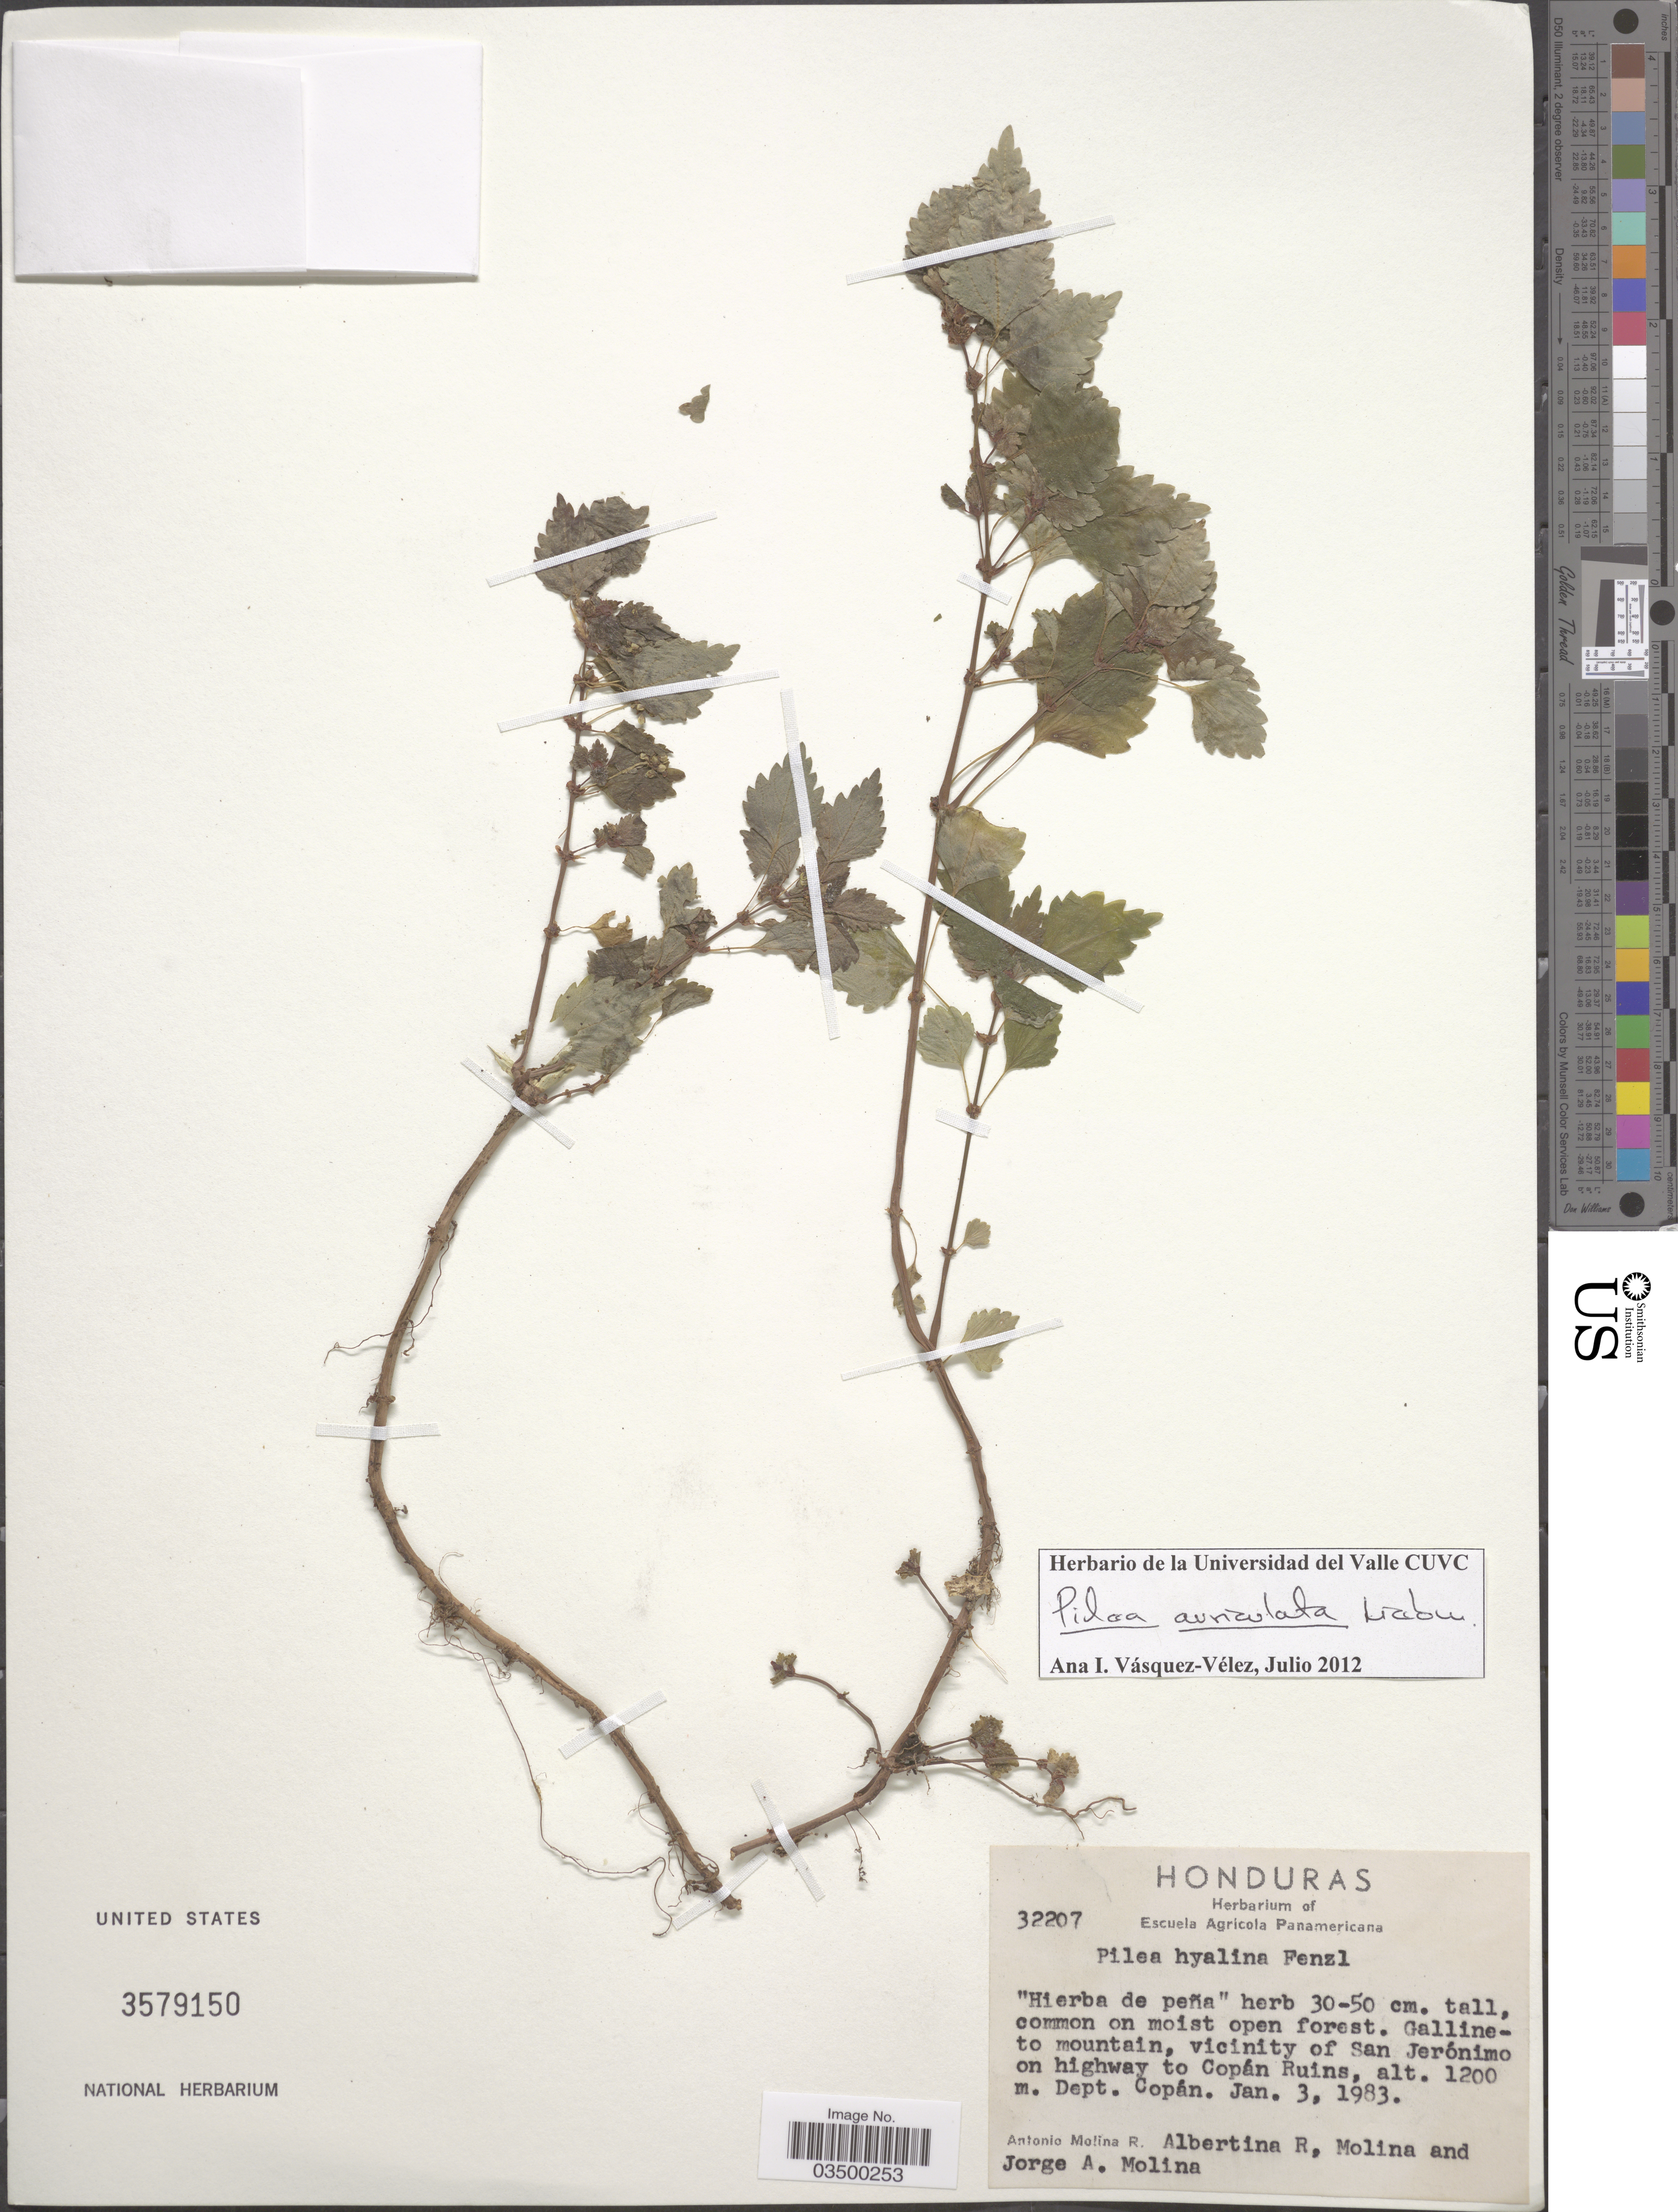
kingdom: Plantae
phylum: Tracheophyta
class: Magnoliopsida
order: Rosales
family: Urticaceae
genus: Pilea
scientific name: Pilea auriculata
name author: Liebm.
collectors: A. Molina R., A. R. Molina & J. A. Molina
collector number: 32207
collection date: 1983-01-03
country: Honduras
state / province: Copan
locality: Galline-to mountain, vicinity of San Jerónimo on highway to Copán Ruins. Dept. Copán.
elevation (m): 1200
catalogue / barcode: US 3579150